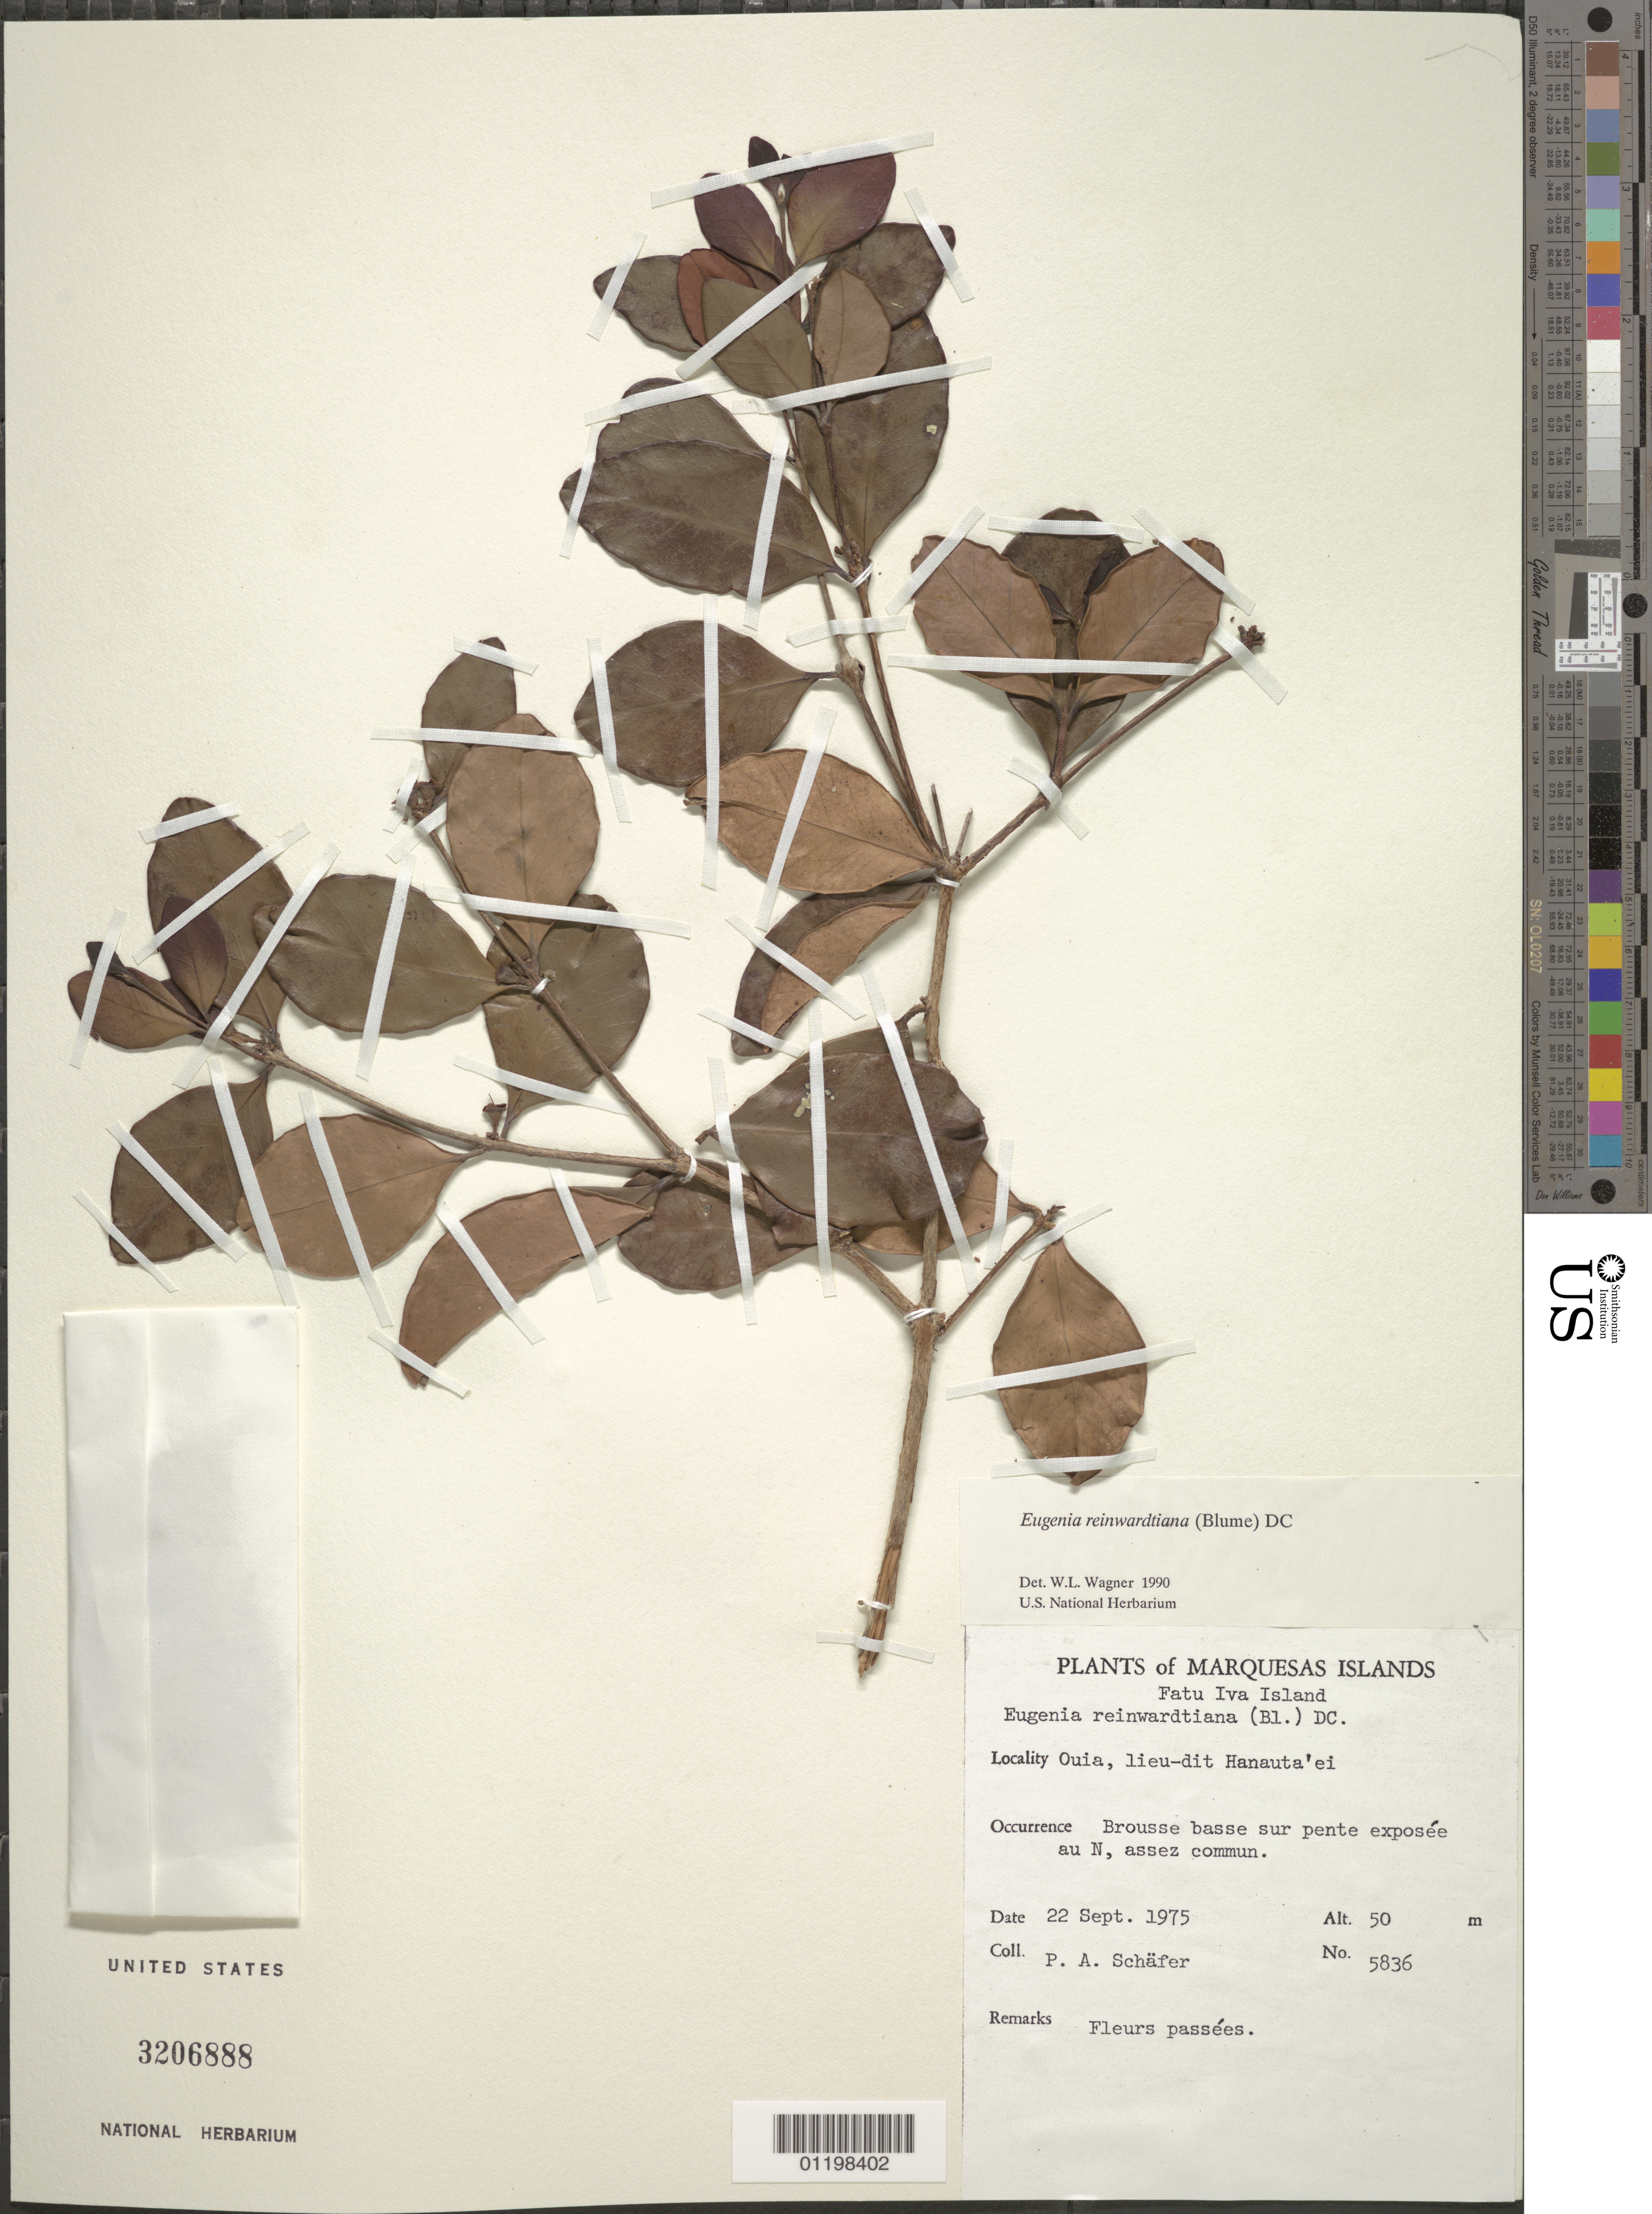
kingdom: Plantae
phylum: Tracheophyta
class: Magnoliopsida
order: Myrtales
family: Myrtaceae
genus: Eugenia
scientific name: Eugenia reinwardtiana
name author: (Blume) DC.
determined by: Wagner, W. L., (BOT), Smithsonian Institution - National Museum of Natural History (UNITED STATES)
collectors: P. A. Schäfer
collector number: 5836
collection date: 1975-09-22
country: French Polynesia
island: Fatu Hiva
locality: Ouia, lieu-dit Hanauta'ei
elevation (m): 50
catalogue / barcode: US 3206888